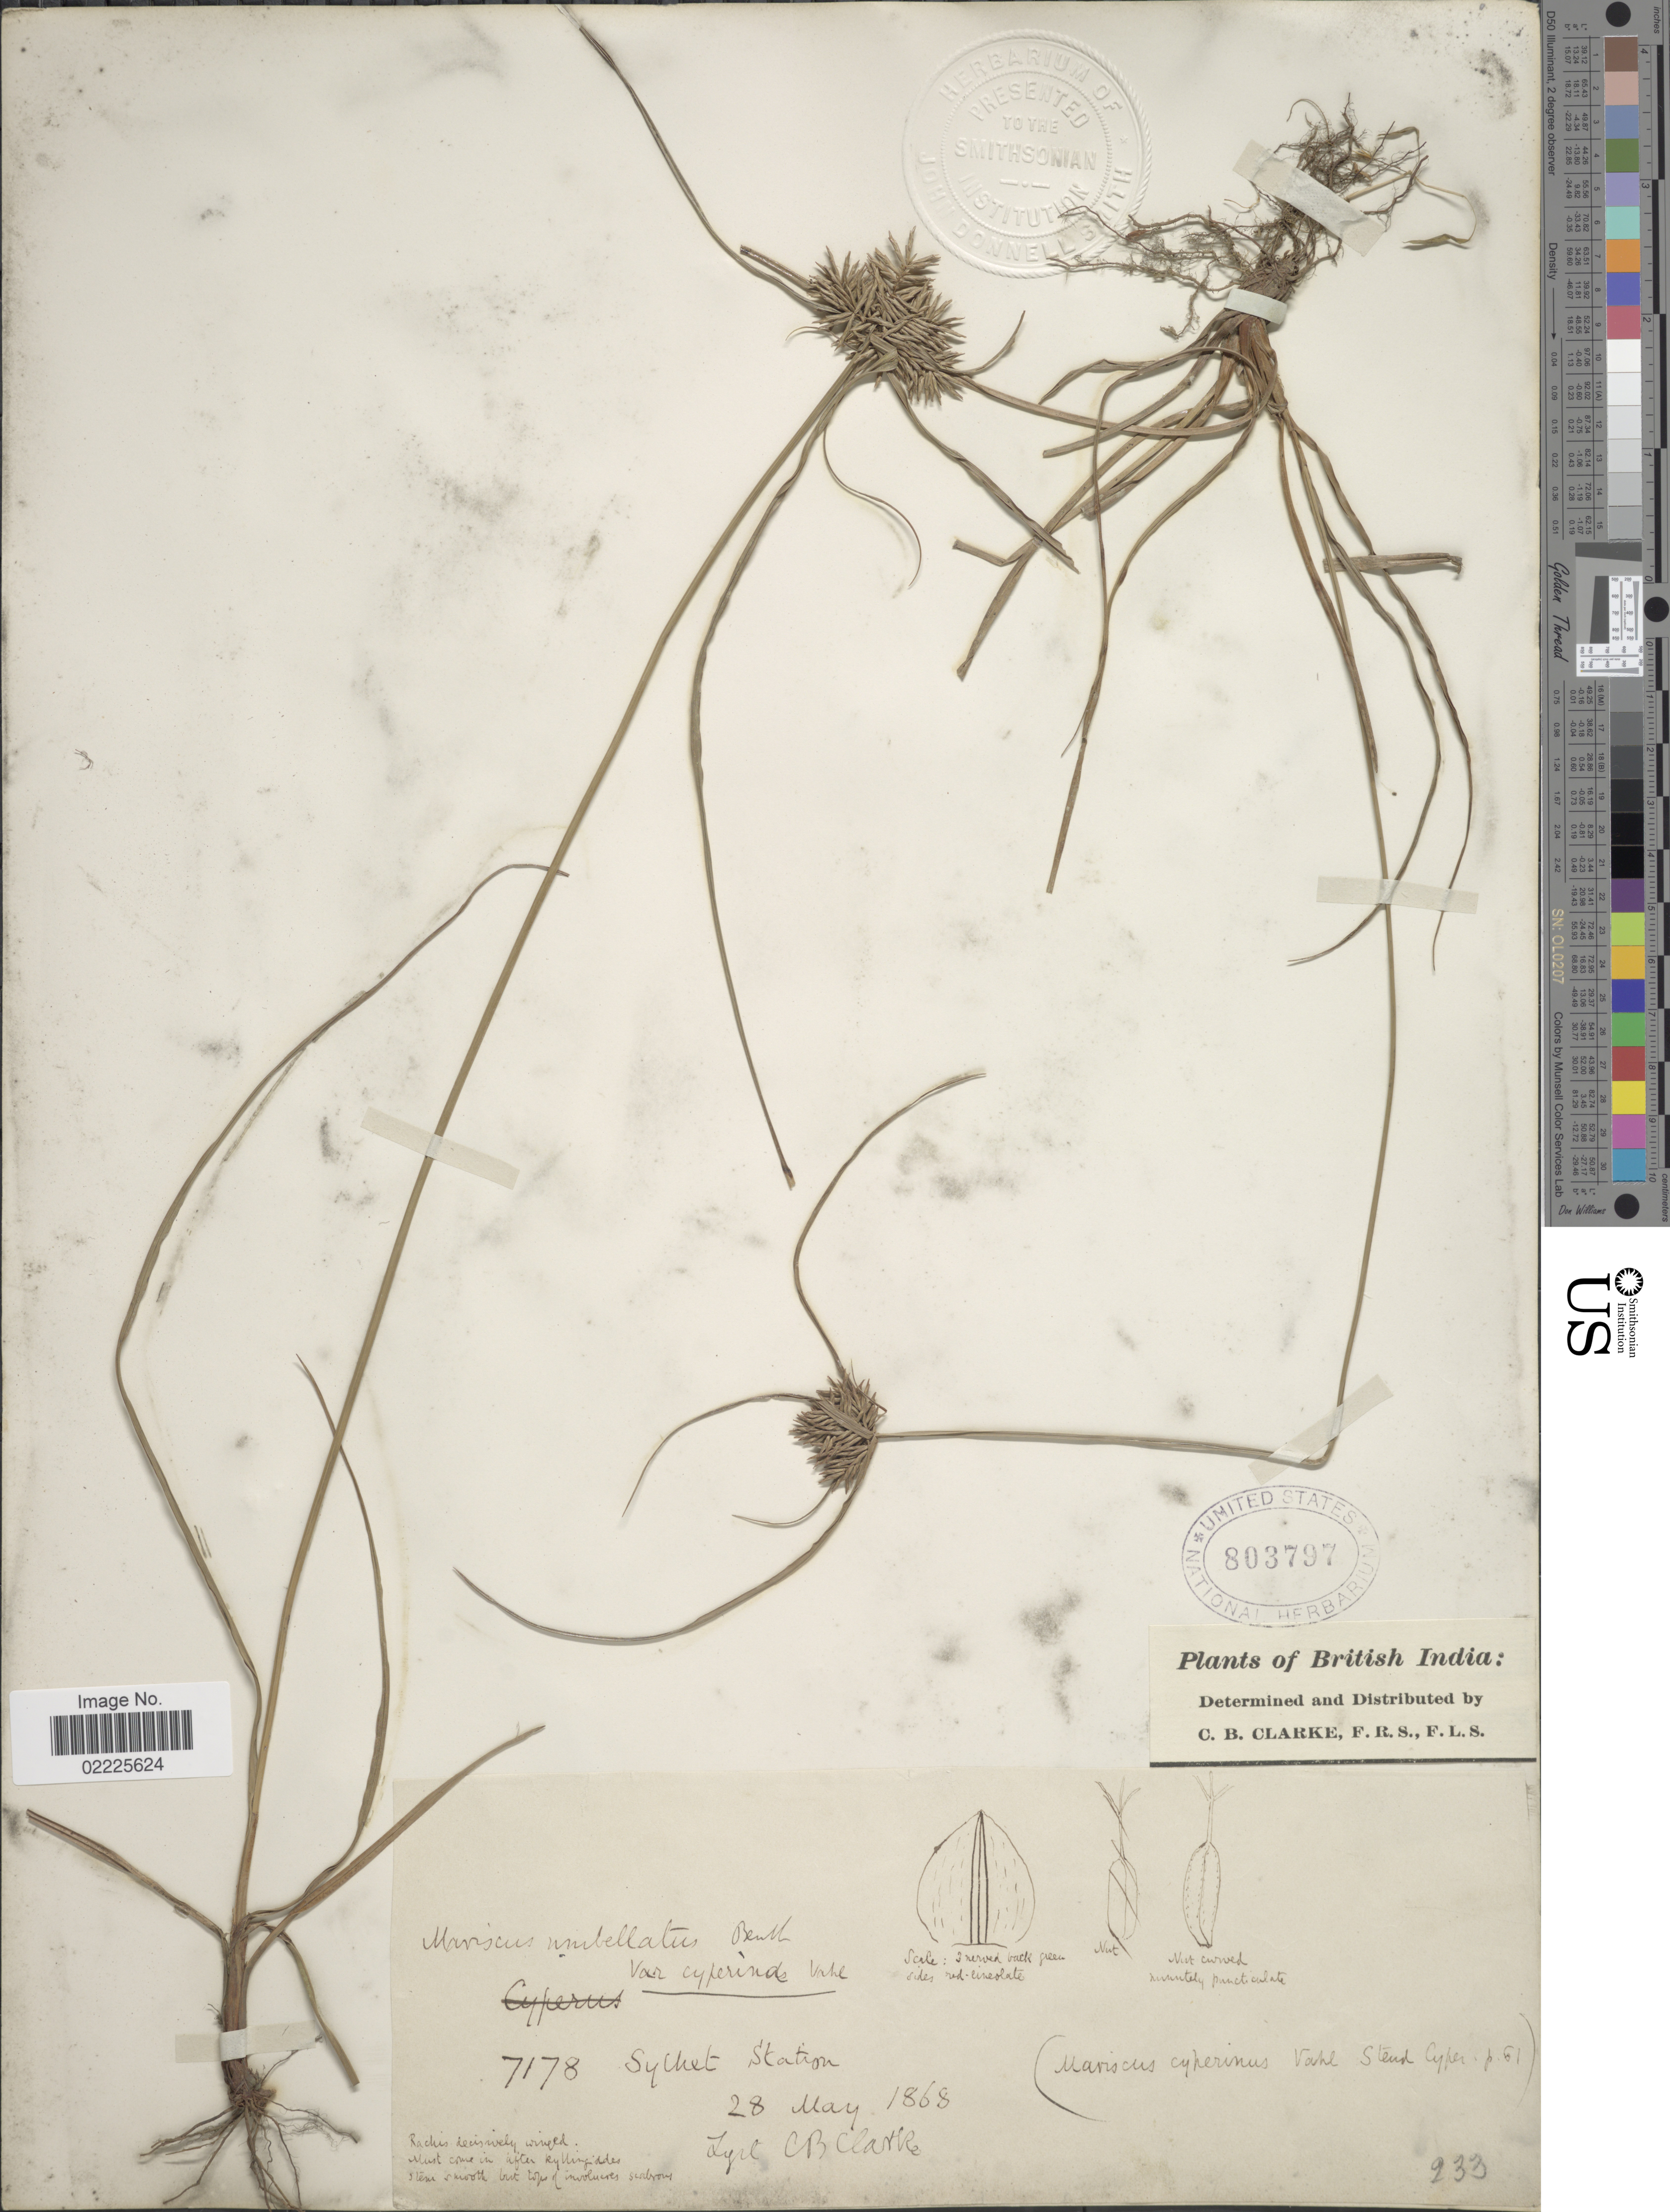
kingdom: Plantae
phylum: Tracheophyta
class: Liliopsida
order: Poales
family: Cyperaceae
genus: Cyperus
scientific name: Cyperus cyperinus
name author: (Retz.) Valck. Sur.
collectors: C. B. Clarke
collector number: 7178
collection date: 1868-05-28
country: India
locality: Sychet Station.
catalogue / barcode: US 803797